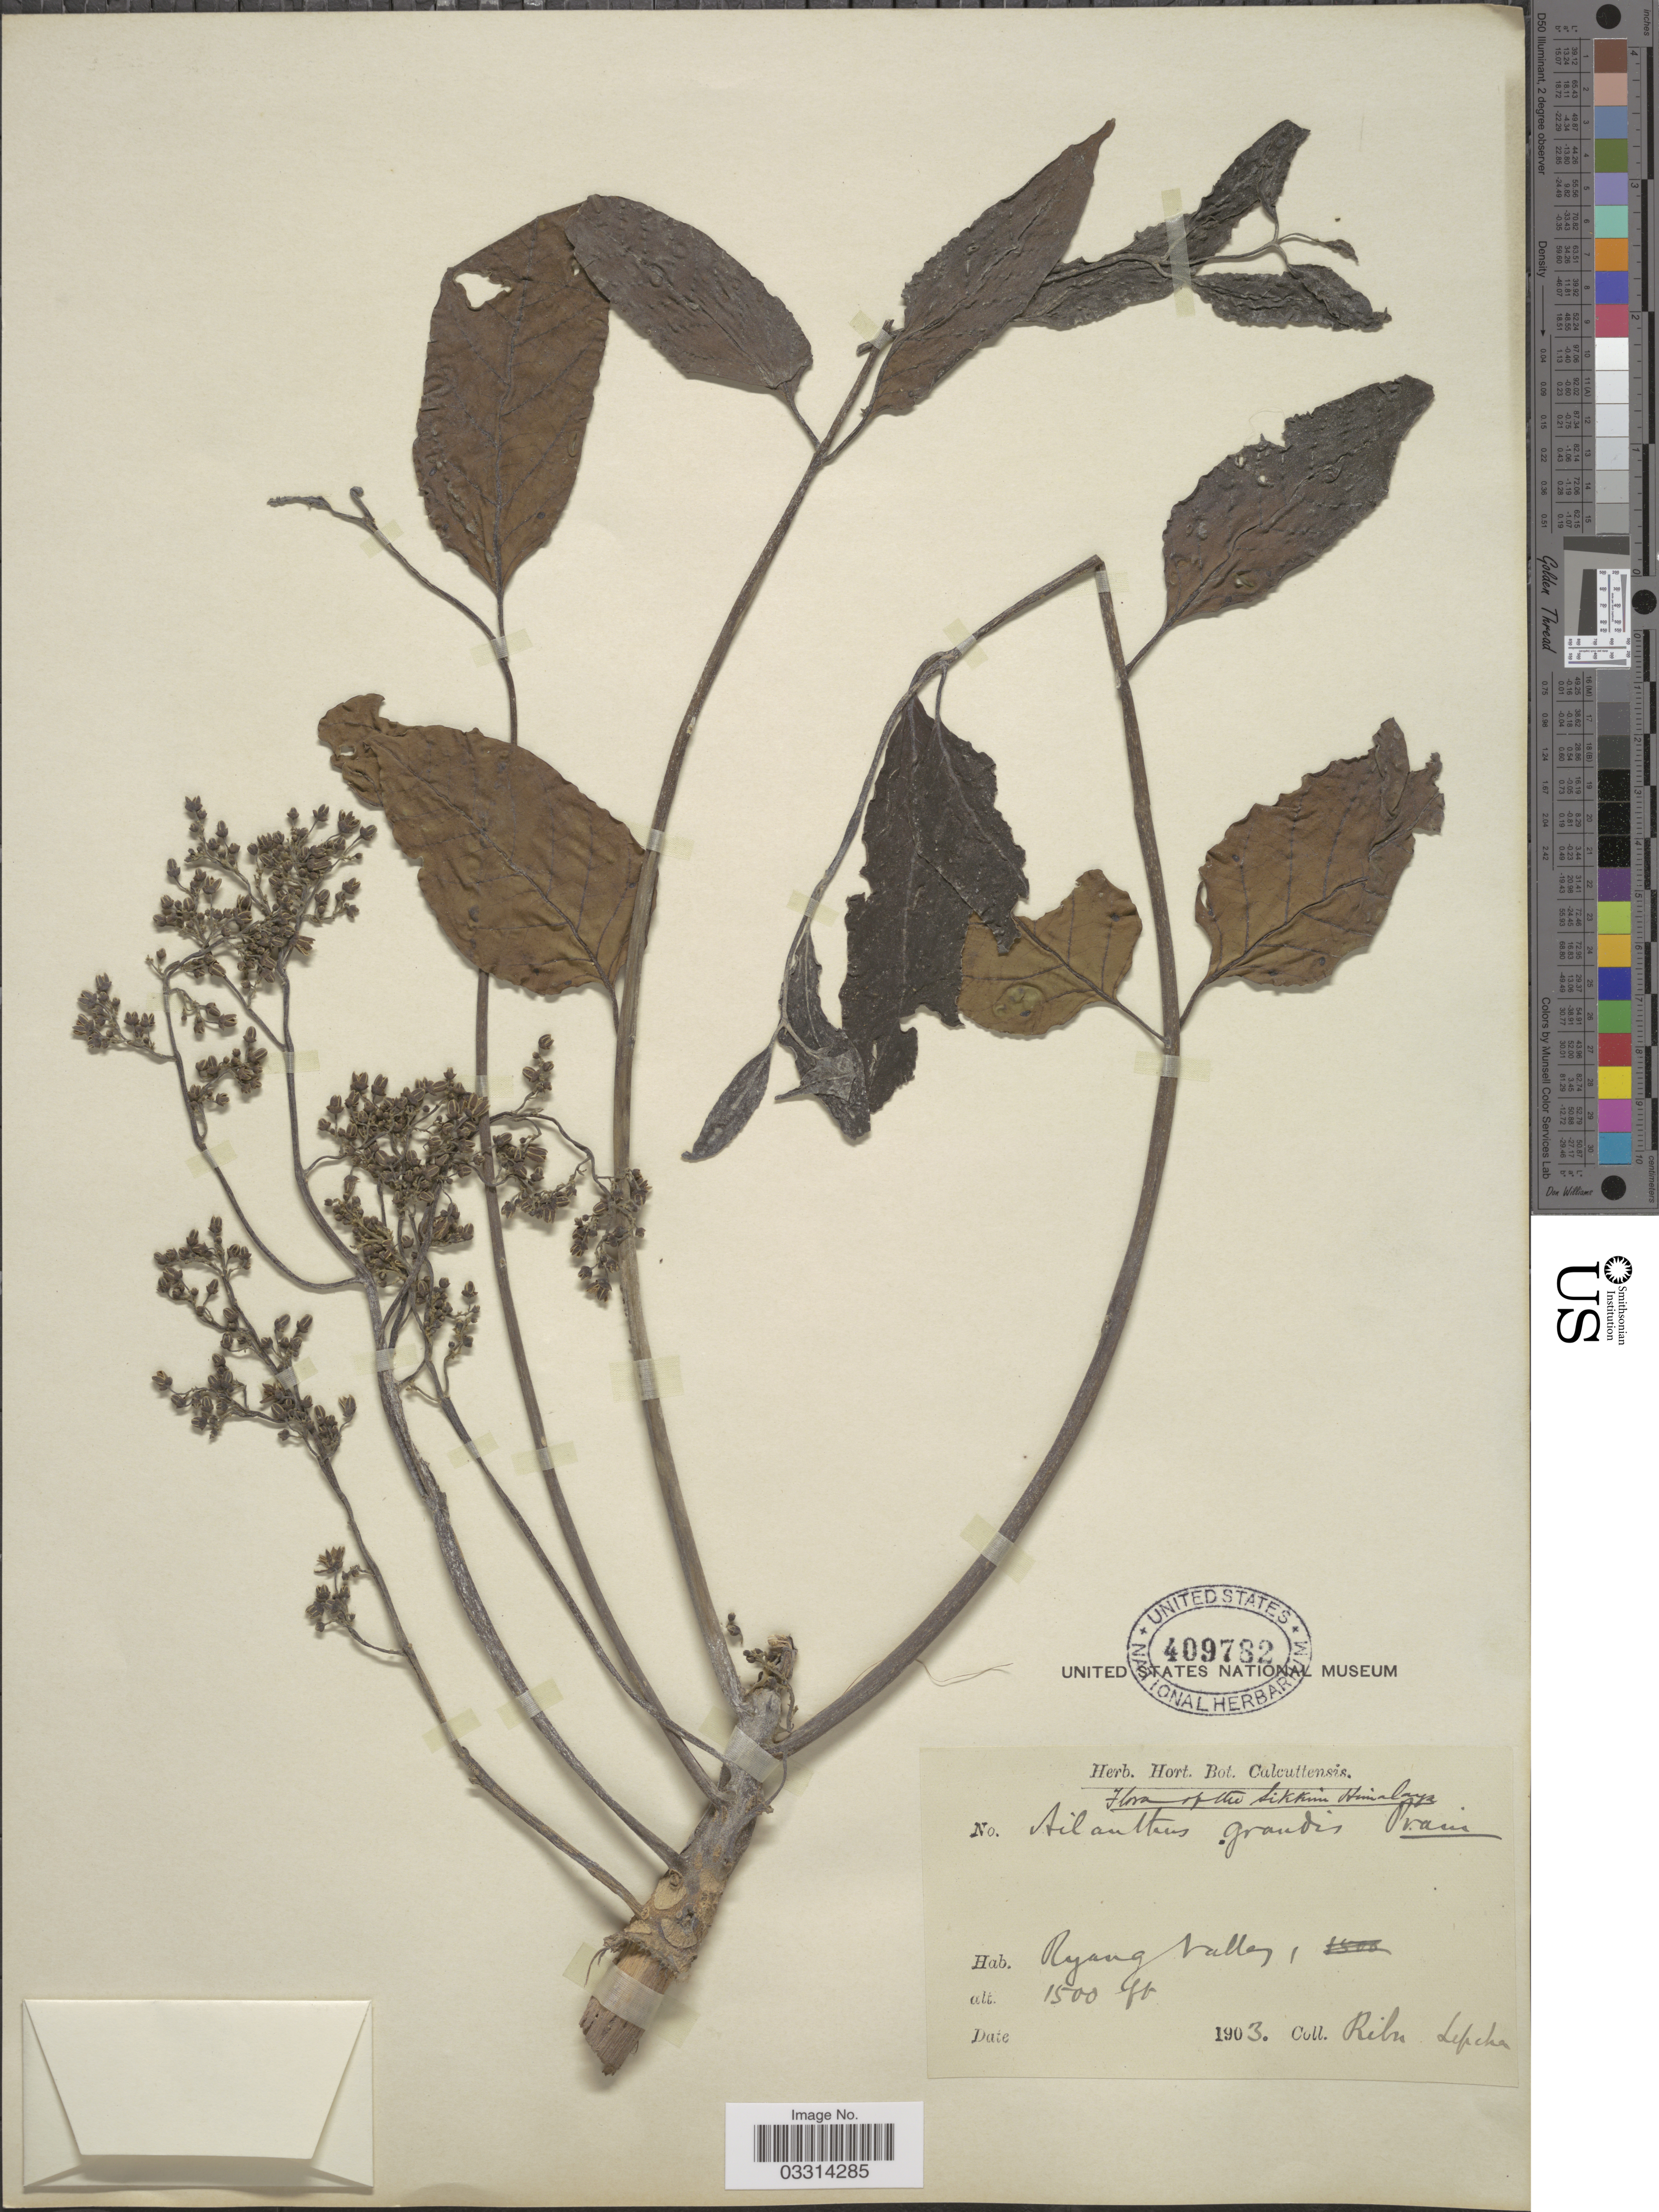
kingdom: Plantae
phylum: Tracheophyta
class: Magnoliopsida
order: Sapindales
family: Simaroubaceae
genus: Ailanthus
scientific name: Ailanthus integrifolia subsp. calycina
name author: (Pierre) Noot.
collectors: R. Lepcha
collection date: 1903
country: India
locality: Ryang Valley.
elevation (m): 457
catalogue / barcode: US 409782